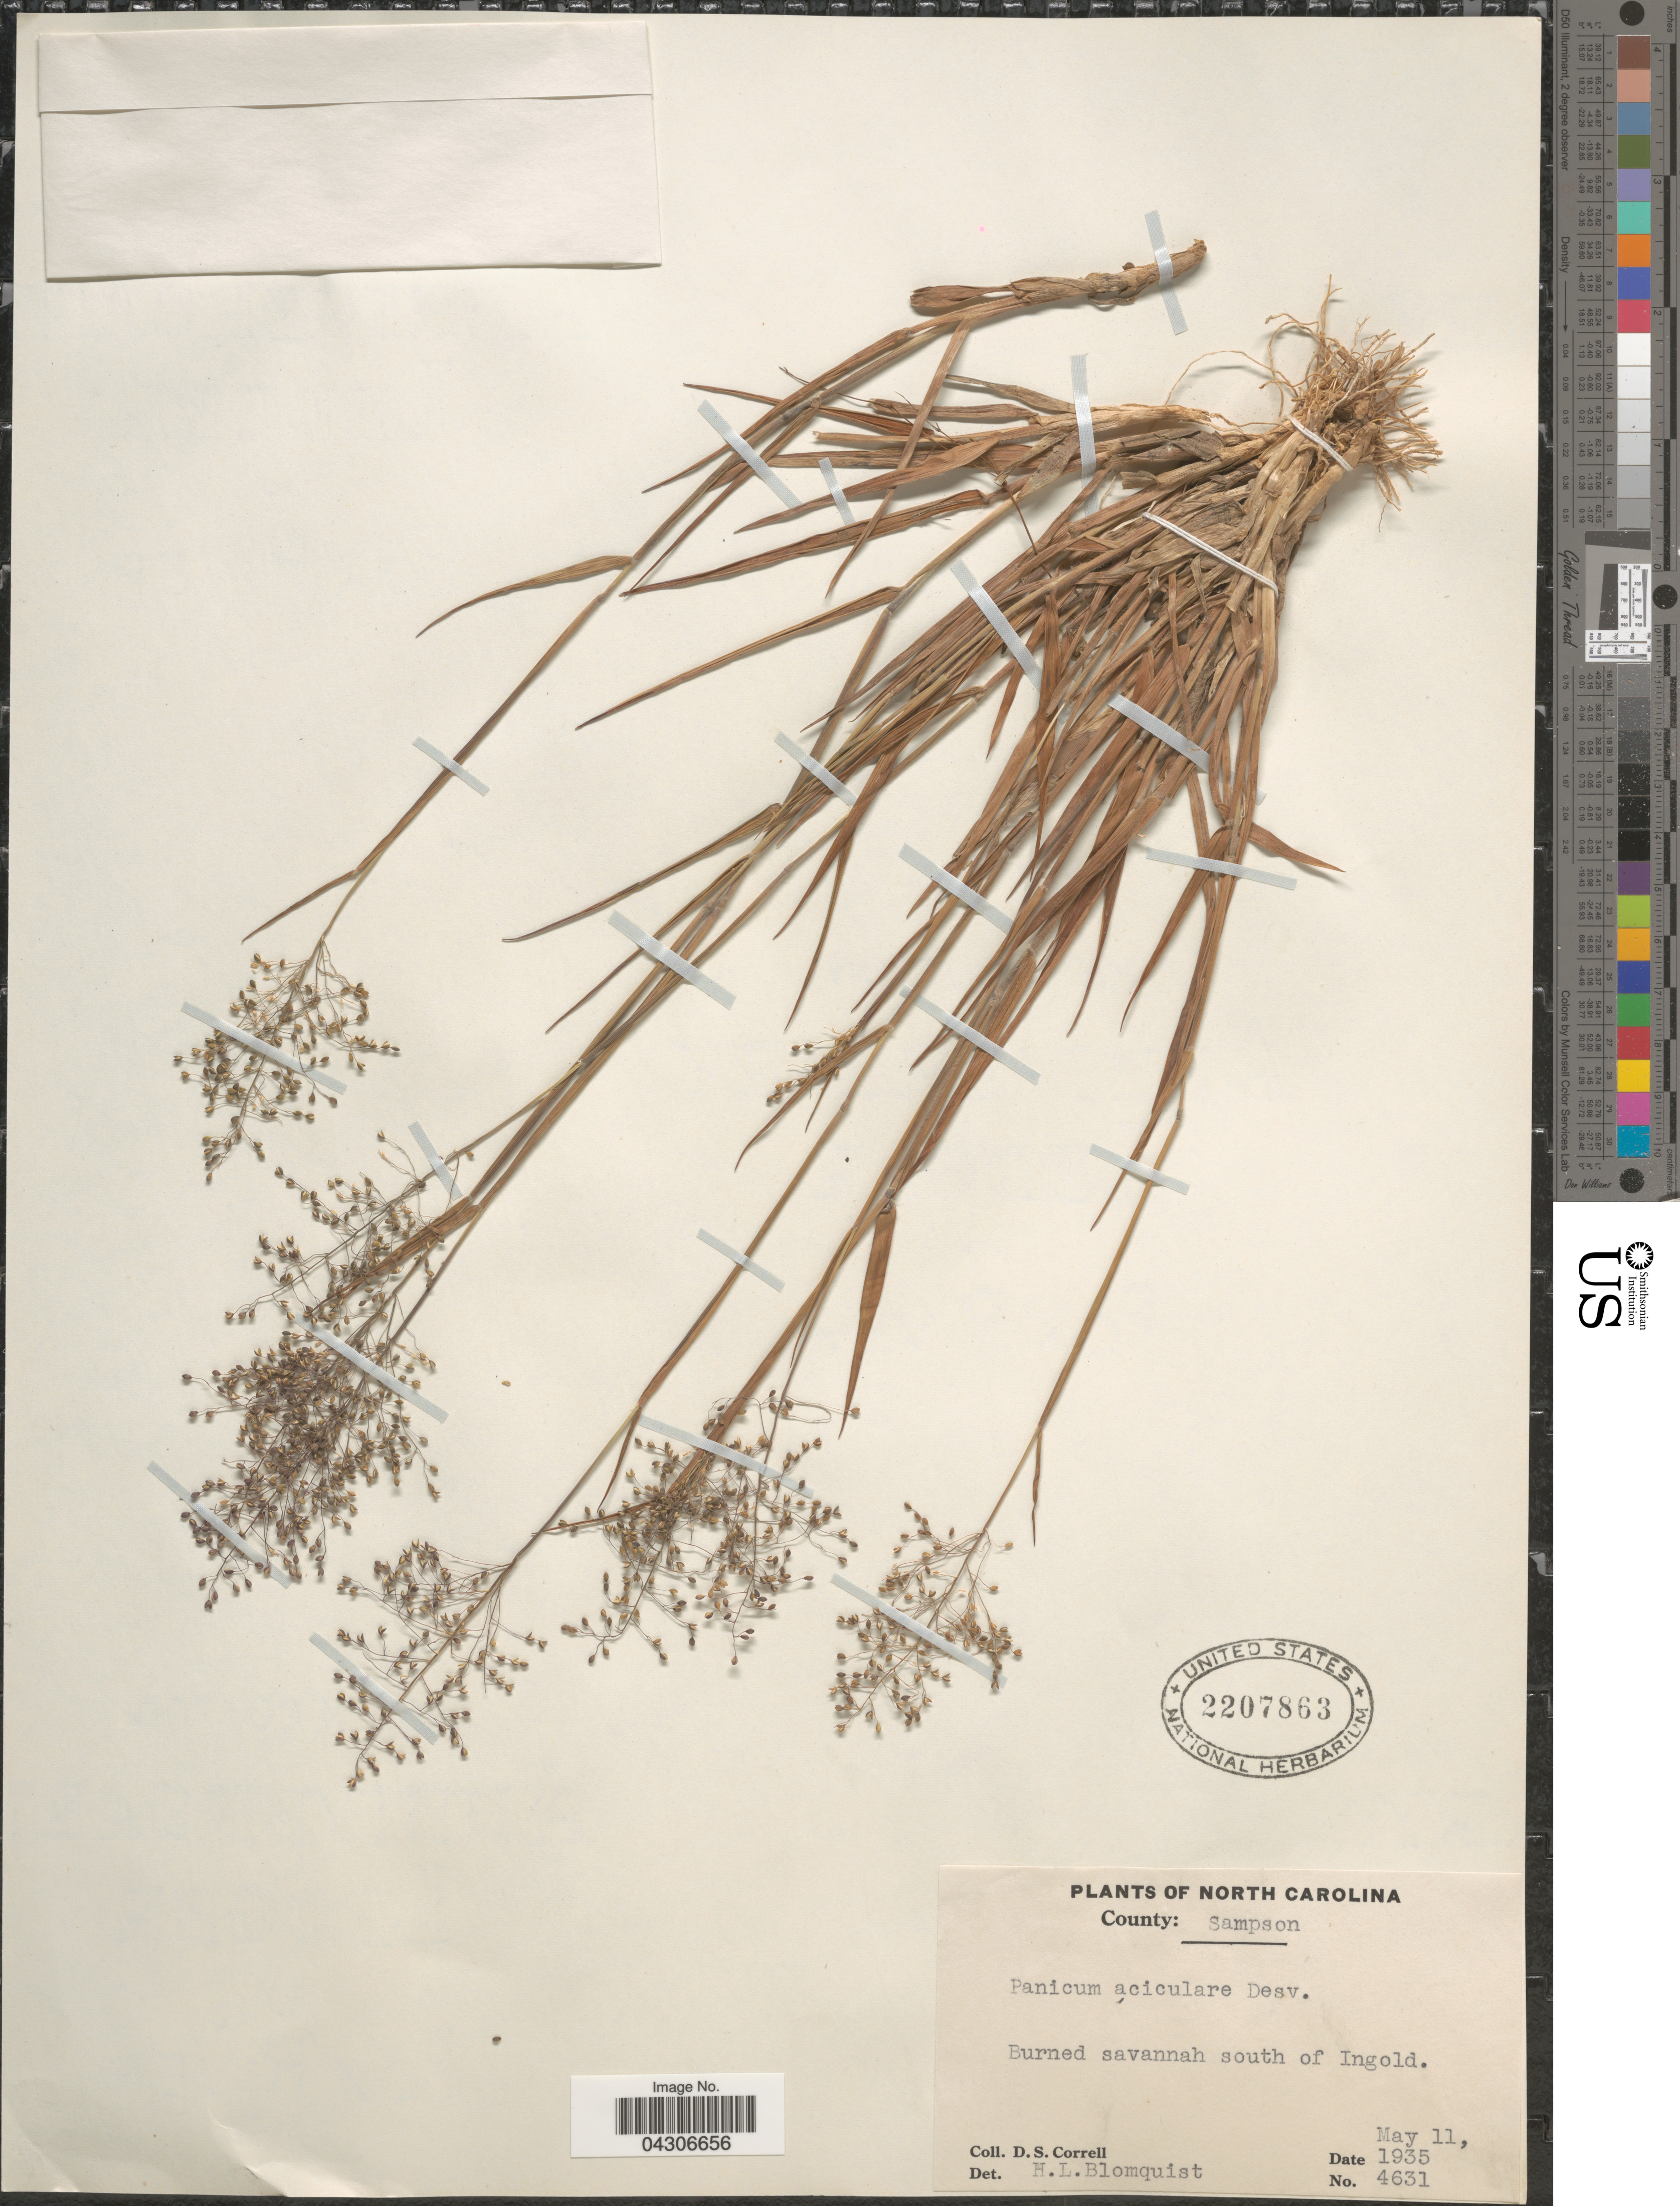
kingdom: Plantae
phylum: Tracheophyta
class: Liliopsida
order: Poales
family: Poaceae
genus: Dichanthelium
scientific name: Dichanthelium aciculare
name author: (Desv. ex Poir.) Gould & C.A. Clark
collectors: D. Corell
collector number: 4631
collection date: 1935-05-11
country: United States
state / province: North Carolina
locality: County: Sampson. Burnes savannah south of Ingold.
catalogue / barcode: US 2207863